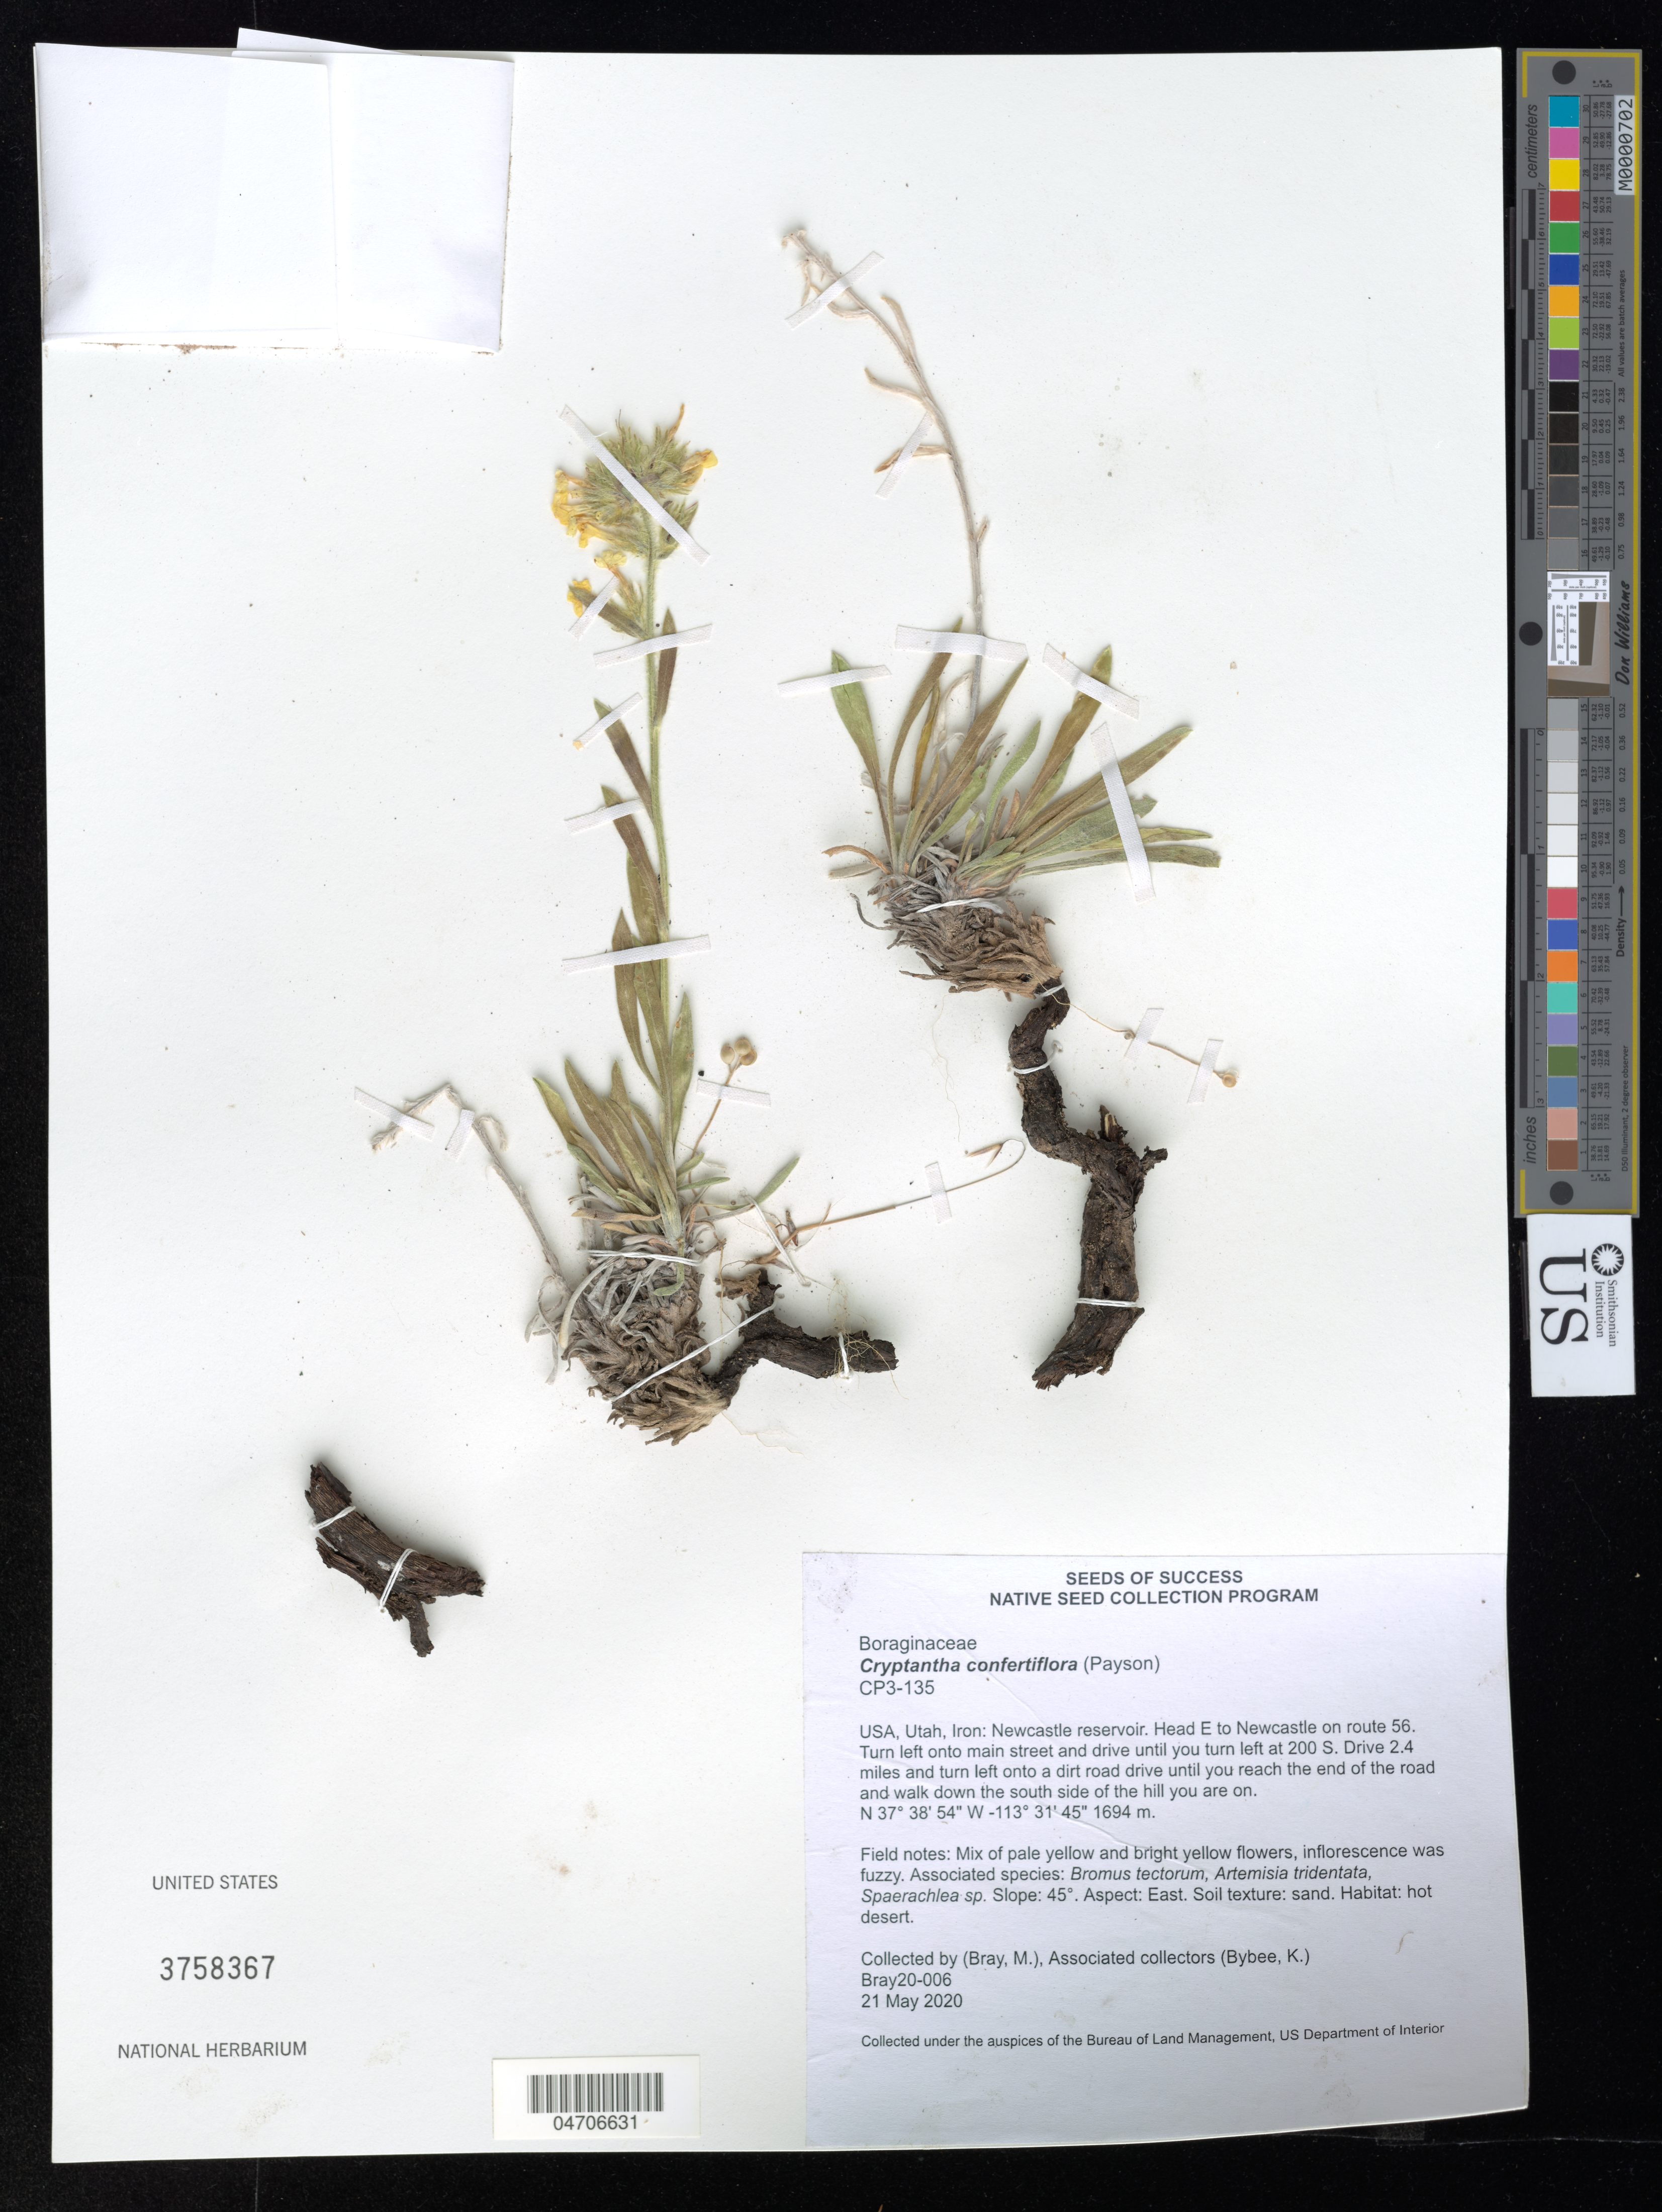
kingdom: Plantae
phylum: Tracheophyta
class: Magnoliopsida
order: Boraginales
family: Boraginaceae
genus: Cryptantha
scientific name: Cryptantha confertiflora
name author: (Greene) Payson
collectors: F. Torchelsen & C. Quadros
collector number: Bray20-006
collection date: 2020-05-21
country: United States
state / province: Utah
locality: Iron: Newcastle reservoir. Head E to Newcastle on route 56. Turn left onto main street and drive until you turn left at 200 S. Drive 2.4 miles and turn left onto a dirt road drive until you reach the end of the road and walk down the south side of the hill you are on.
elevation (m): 1694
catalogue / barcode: US 3758367